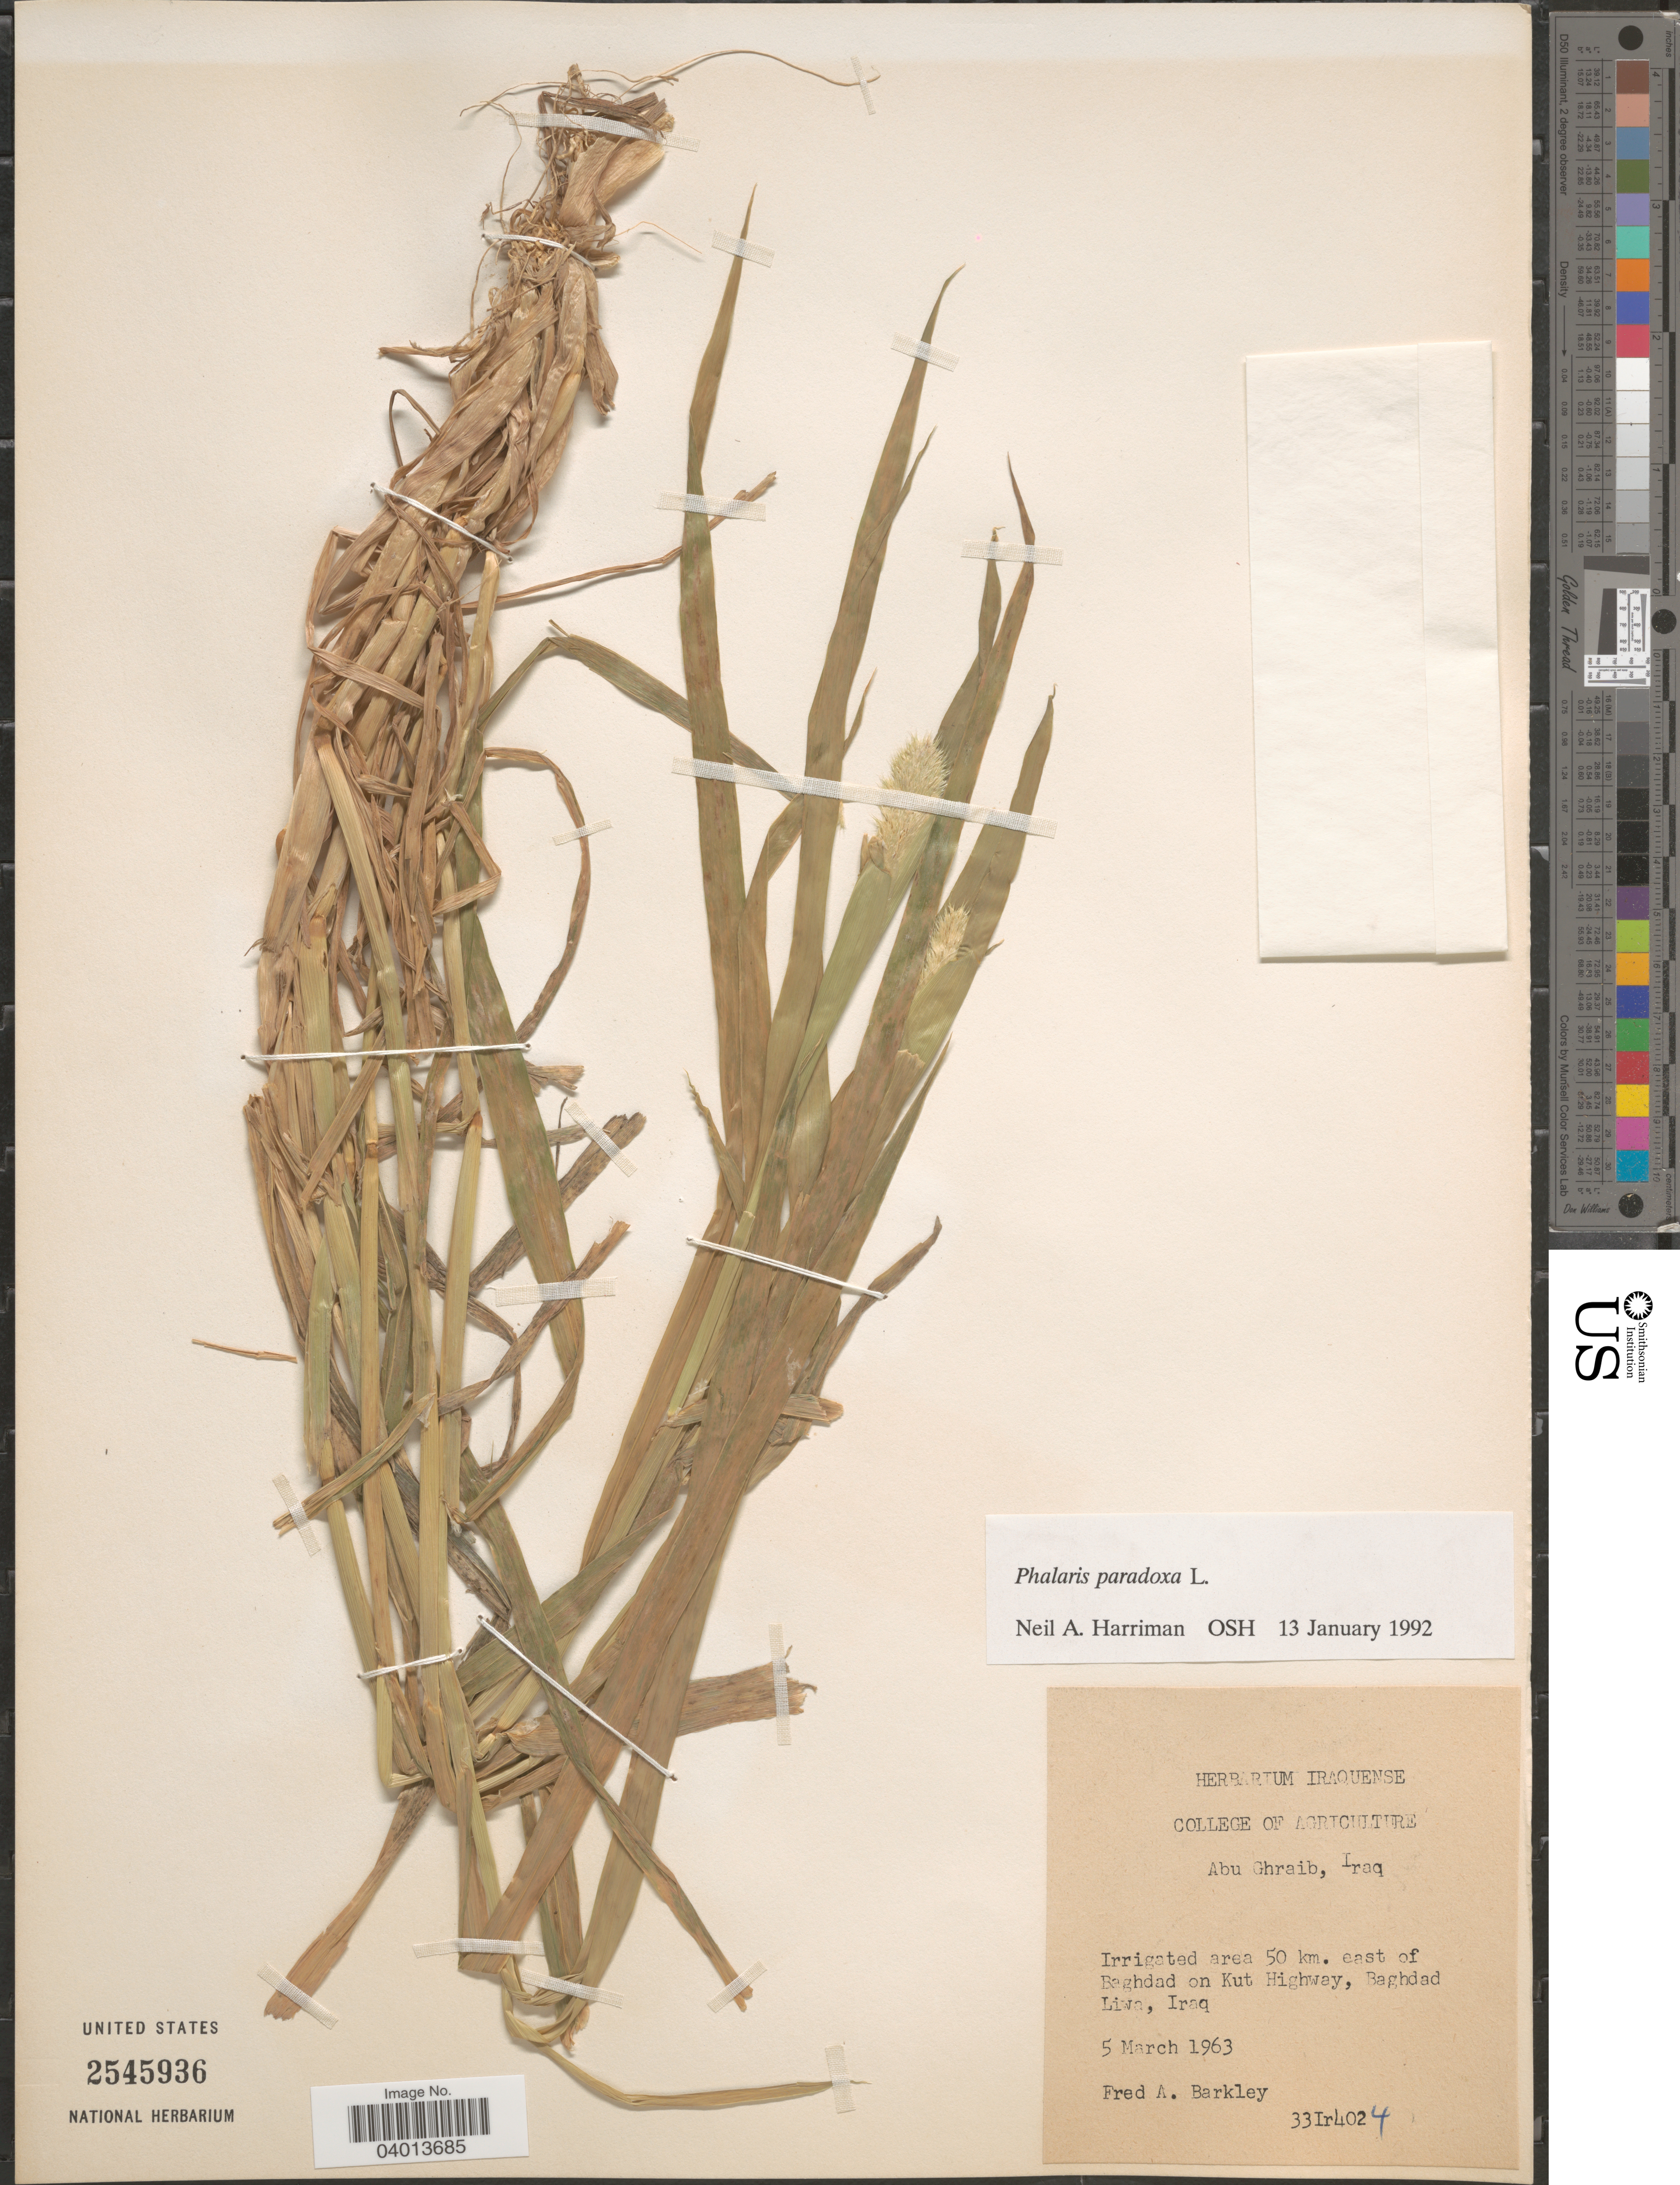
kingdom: Plantae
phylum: Tracheophyta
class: Liliopsida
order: Poales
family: Poaceae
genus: Phalaris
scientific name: Phalaris paradoxa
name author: L.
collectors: F. A. Barkley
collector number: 33Ir4024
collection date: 1963-03-05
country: Iraq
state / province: Baghdad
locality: Abu Ghraib. Area 50 km. east of Baghdad on Kut Highway, Baghdad Liwa.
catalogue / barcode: US 2545936